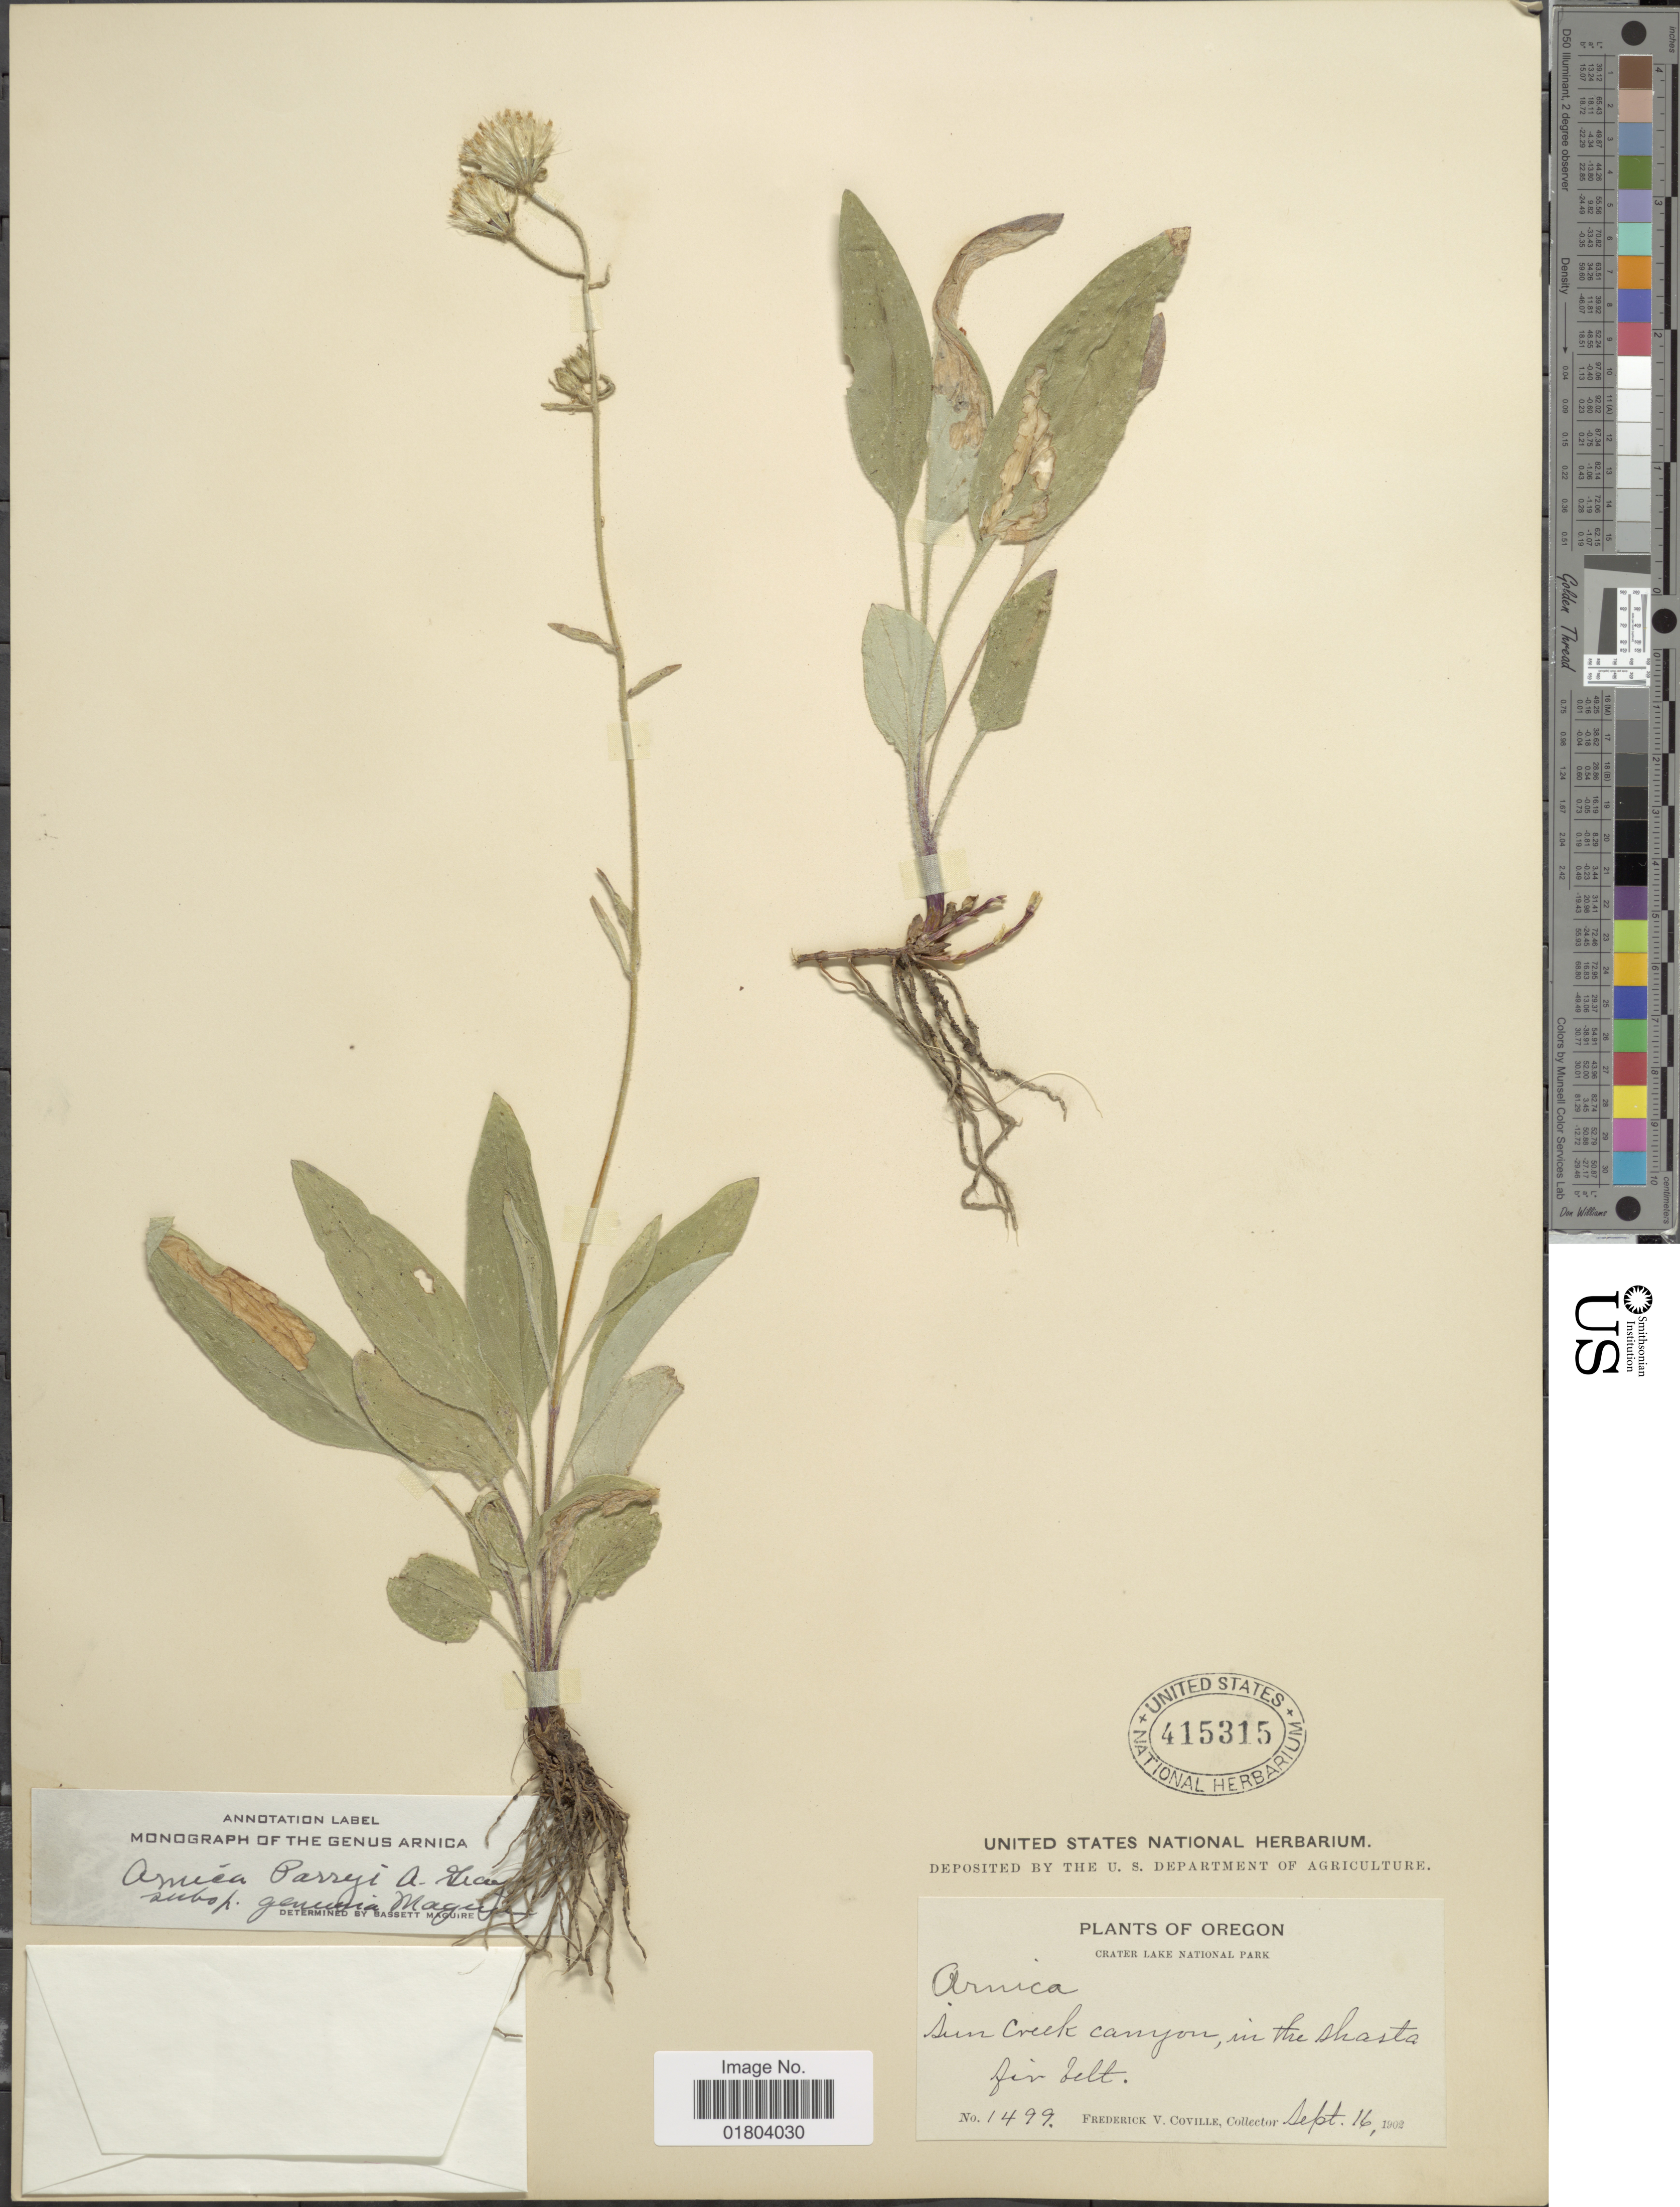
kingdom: Plantae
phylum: Tracheophyta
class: Magnoliopsida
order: Asterales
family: Asteraceae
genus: Arnica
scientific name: Arnica parryi subsp. genuina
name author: Maguire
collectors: F. V. Coville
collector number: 1499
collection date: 1902-09-16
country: United States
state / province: Oregon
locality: Crater Lake National Park, Sun Creek canyon, in the shasta fir belt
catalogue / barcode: US 415315